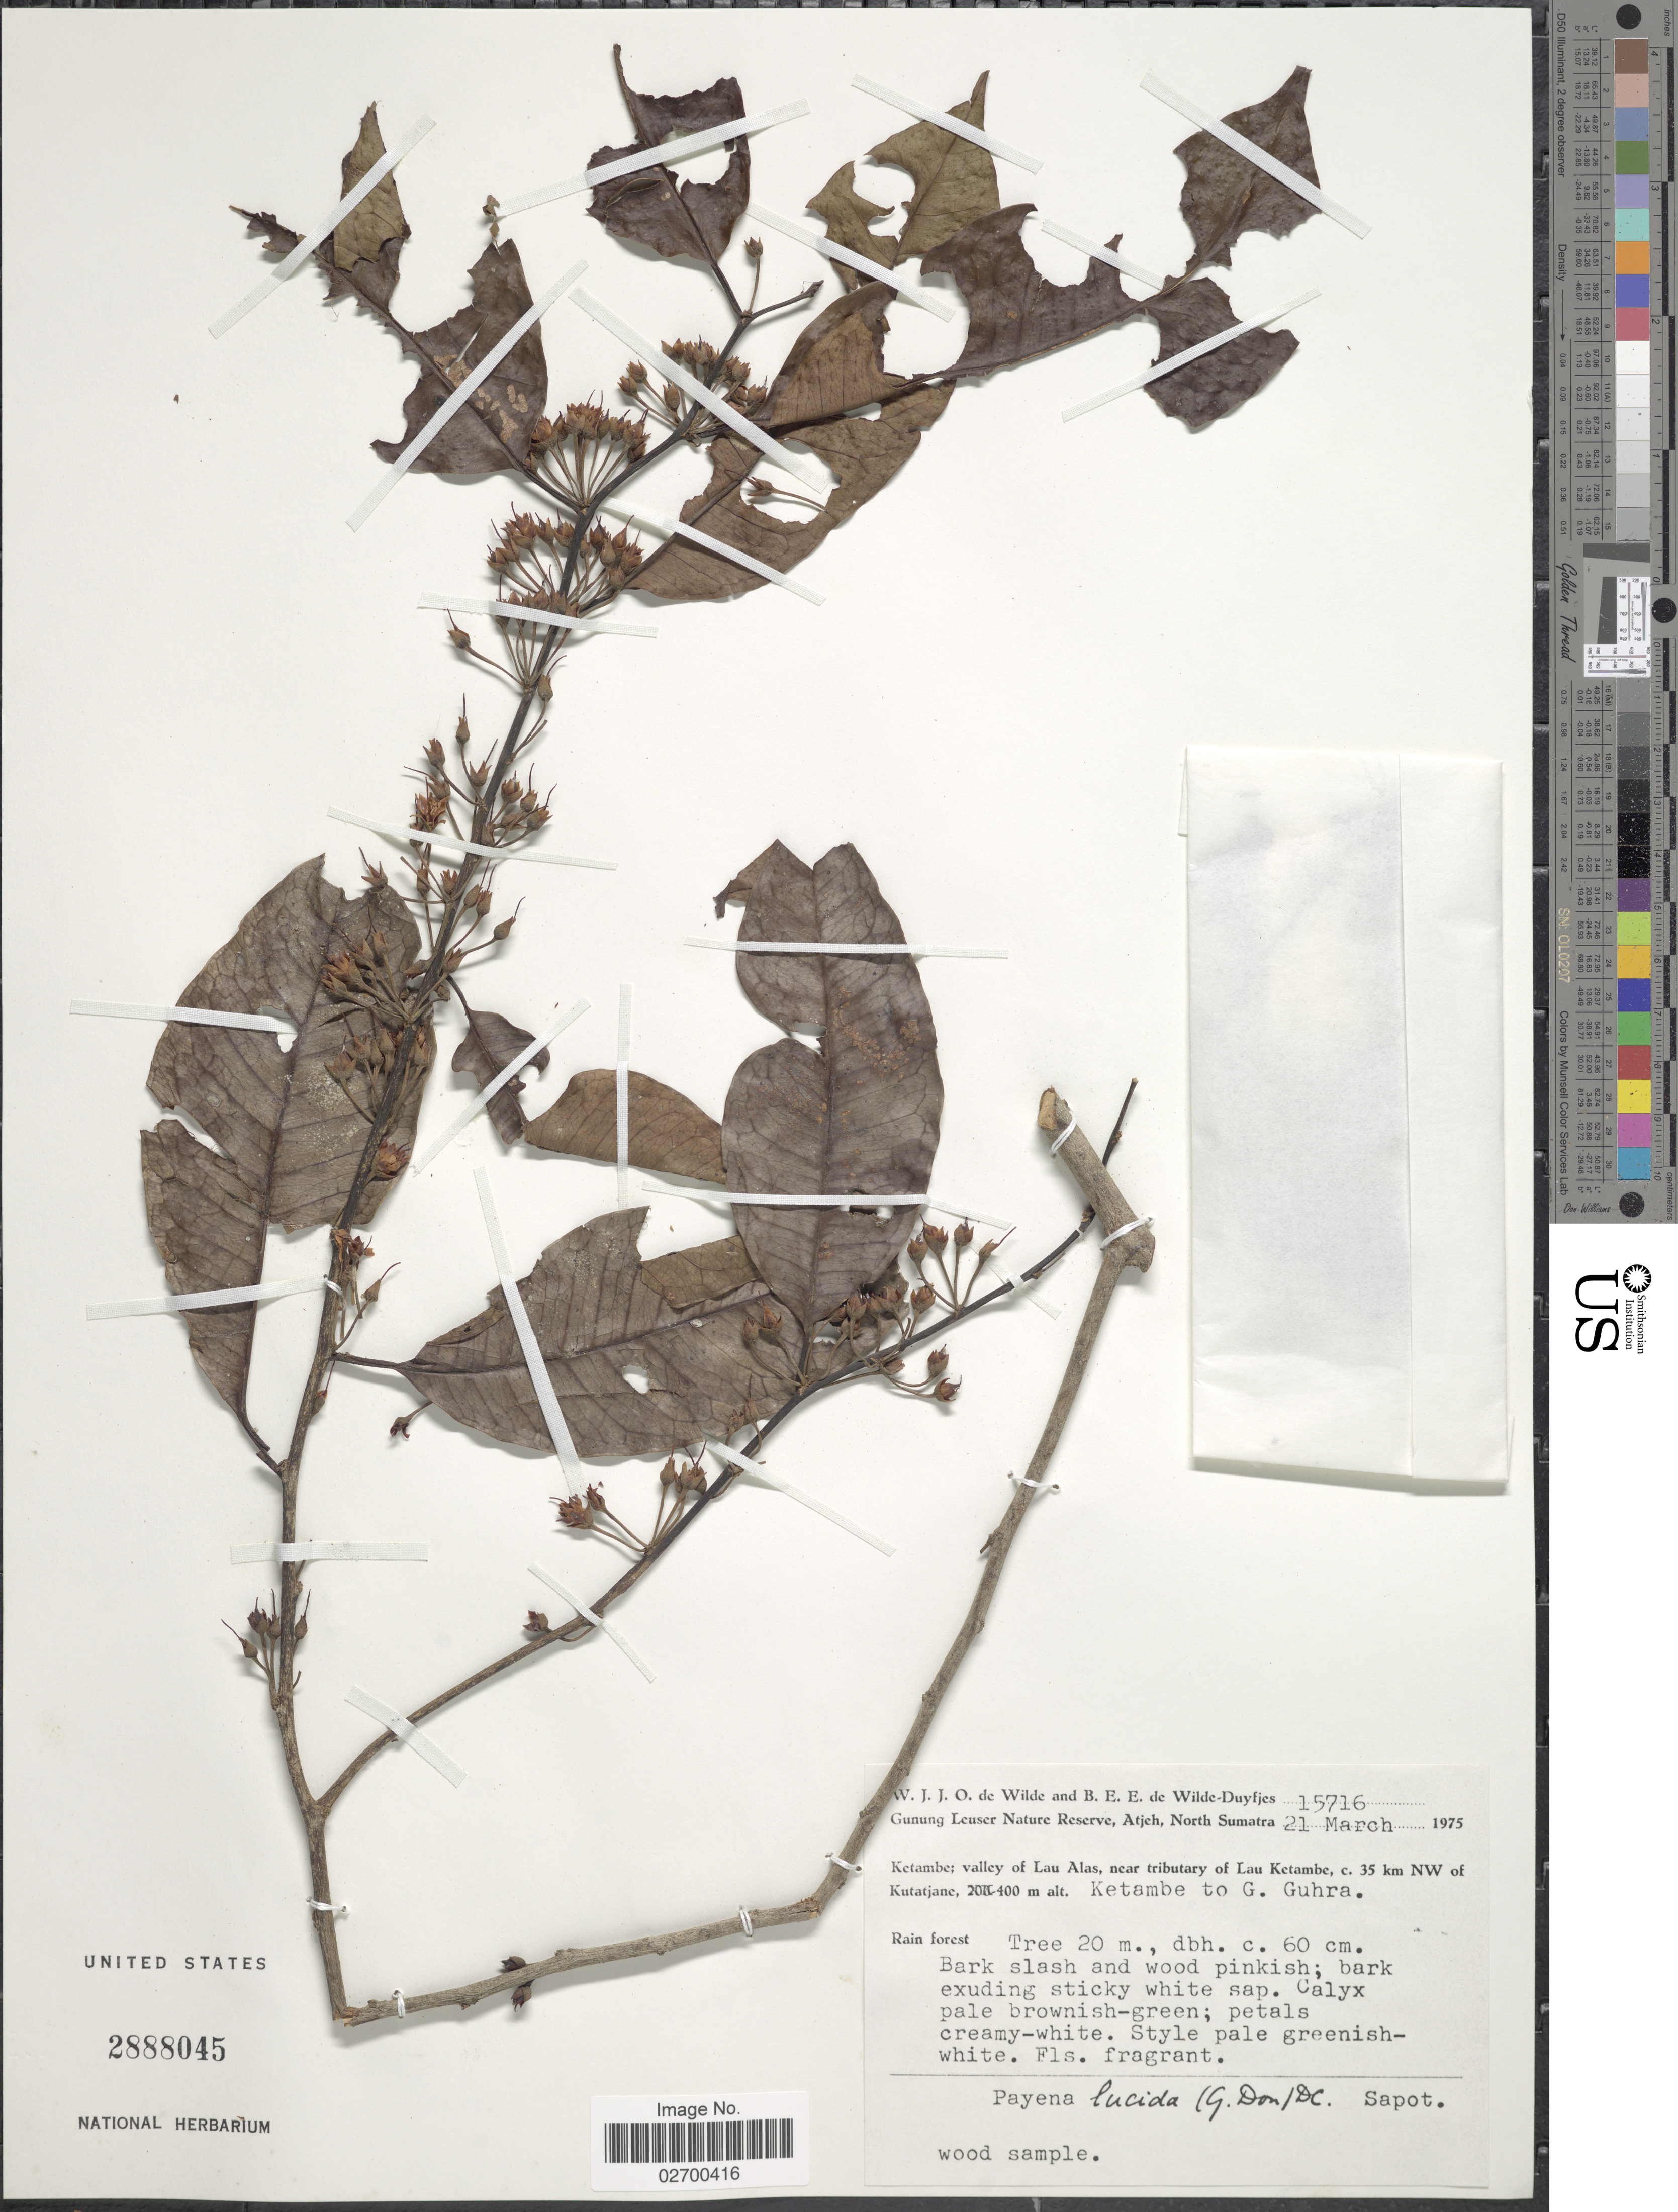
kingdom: Plantae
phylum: Tracheophyta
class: Magnoliopsida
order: Ericales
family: Sapotaceae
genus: Payena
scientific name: Payena lucida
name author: A. DC.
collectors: W. J. de Wilde & B. E. de Wilde-Duyfjes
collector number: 15716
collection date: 1975-03-21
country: Indonesia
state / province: Sumatra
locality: Gunung Leuser Nature Reserve, Atjeh, North Sumatra. Ketambe; valley of Lau Alas, near tributary of Lau Ketambe, c. 35 km NW of Kutatjane. Ketambe to G. Guhra.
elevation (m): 400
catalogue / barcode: US 2888045